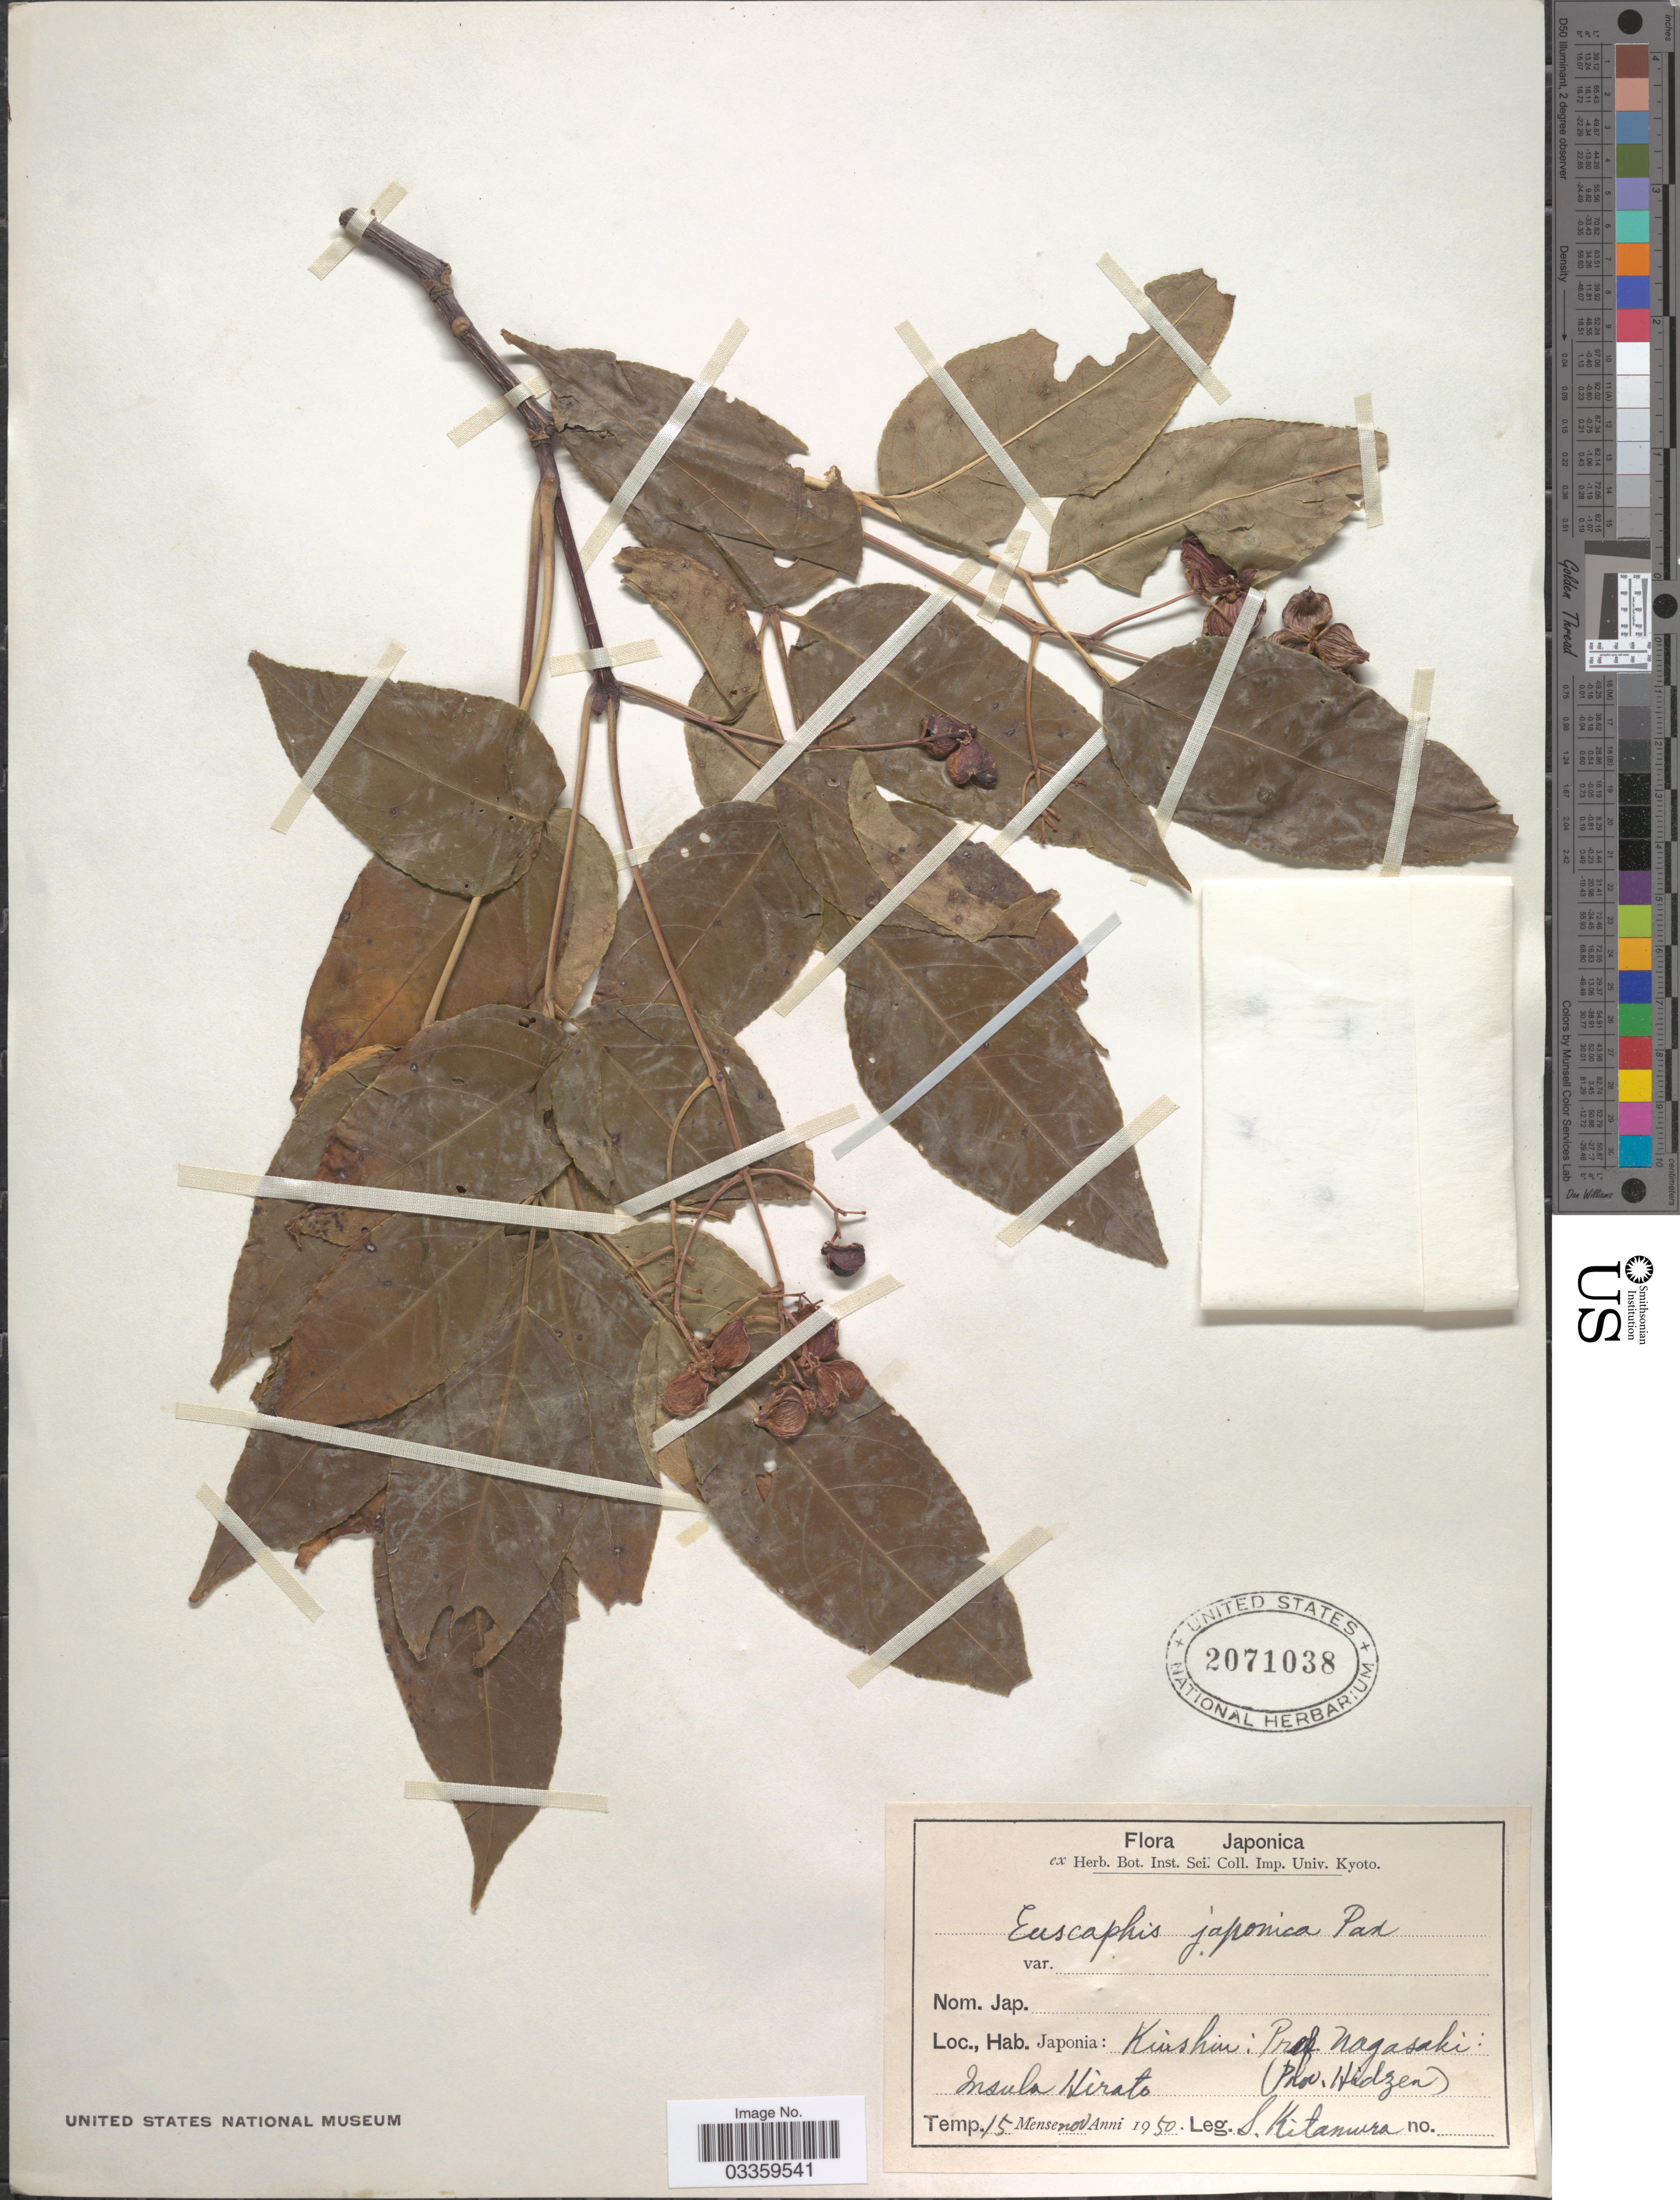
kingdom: Plantae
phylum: Tracheophyta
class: Magnoliopsida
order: Crossosomatales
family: Staphyleaceae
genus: Euscaphis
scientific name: Euscaphis japonica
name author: (Thunb.) Kanitz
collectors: S. Kitamura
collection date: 1950-11-15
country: Japan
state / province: Nagasaki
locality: Japonia: Kiushiu: Pref. Nagasaki: Insula Hirato. (Prov. Hidzen).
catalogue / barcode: US 2071038